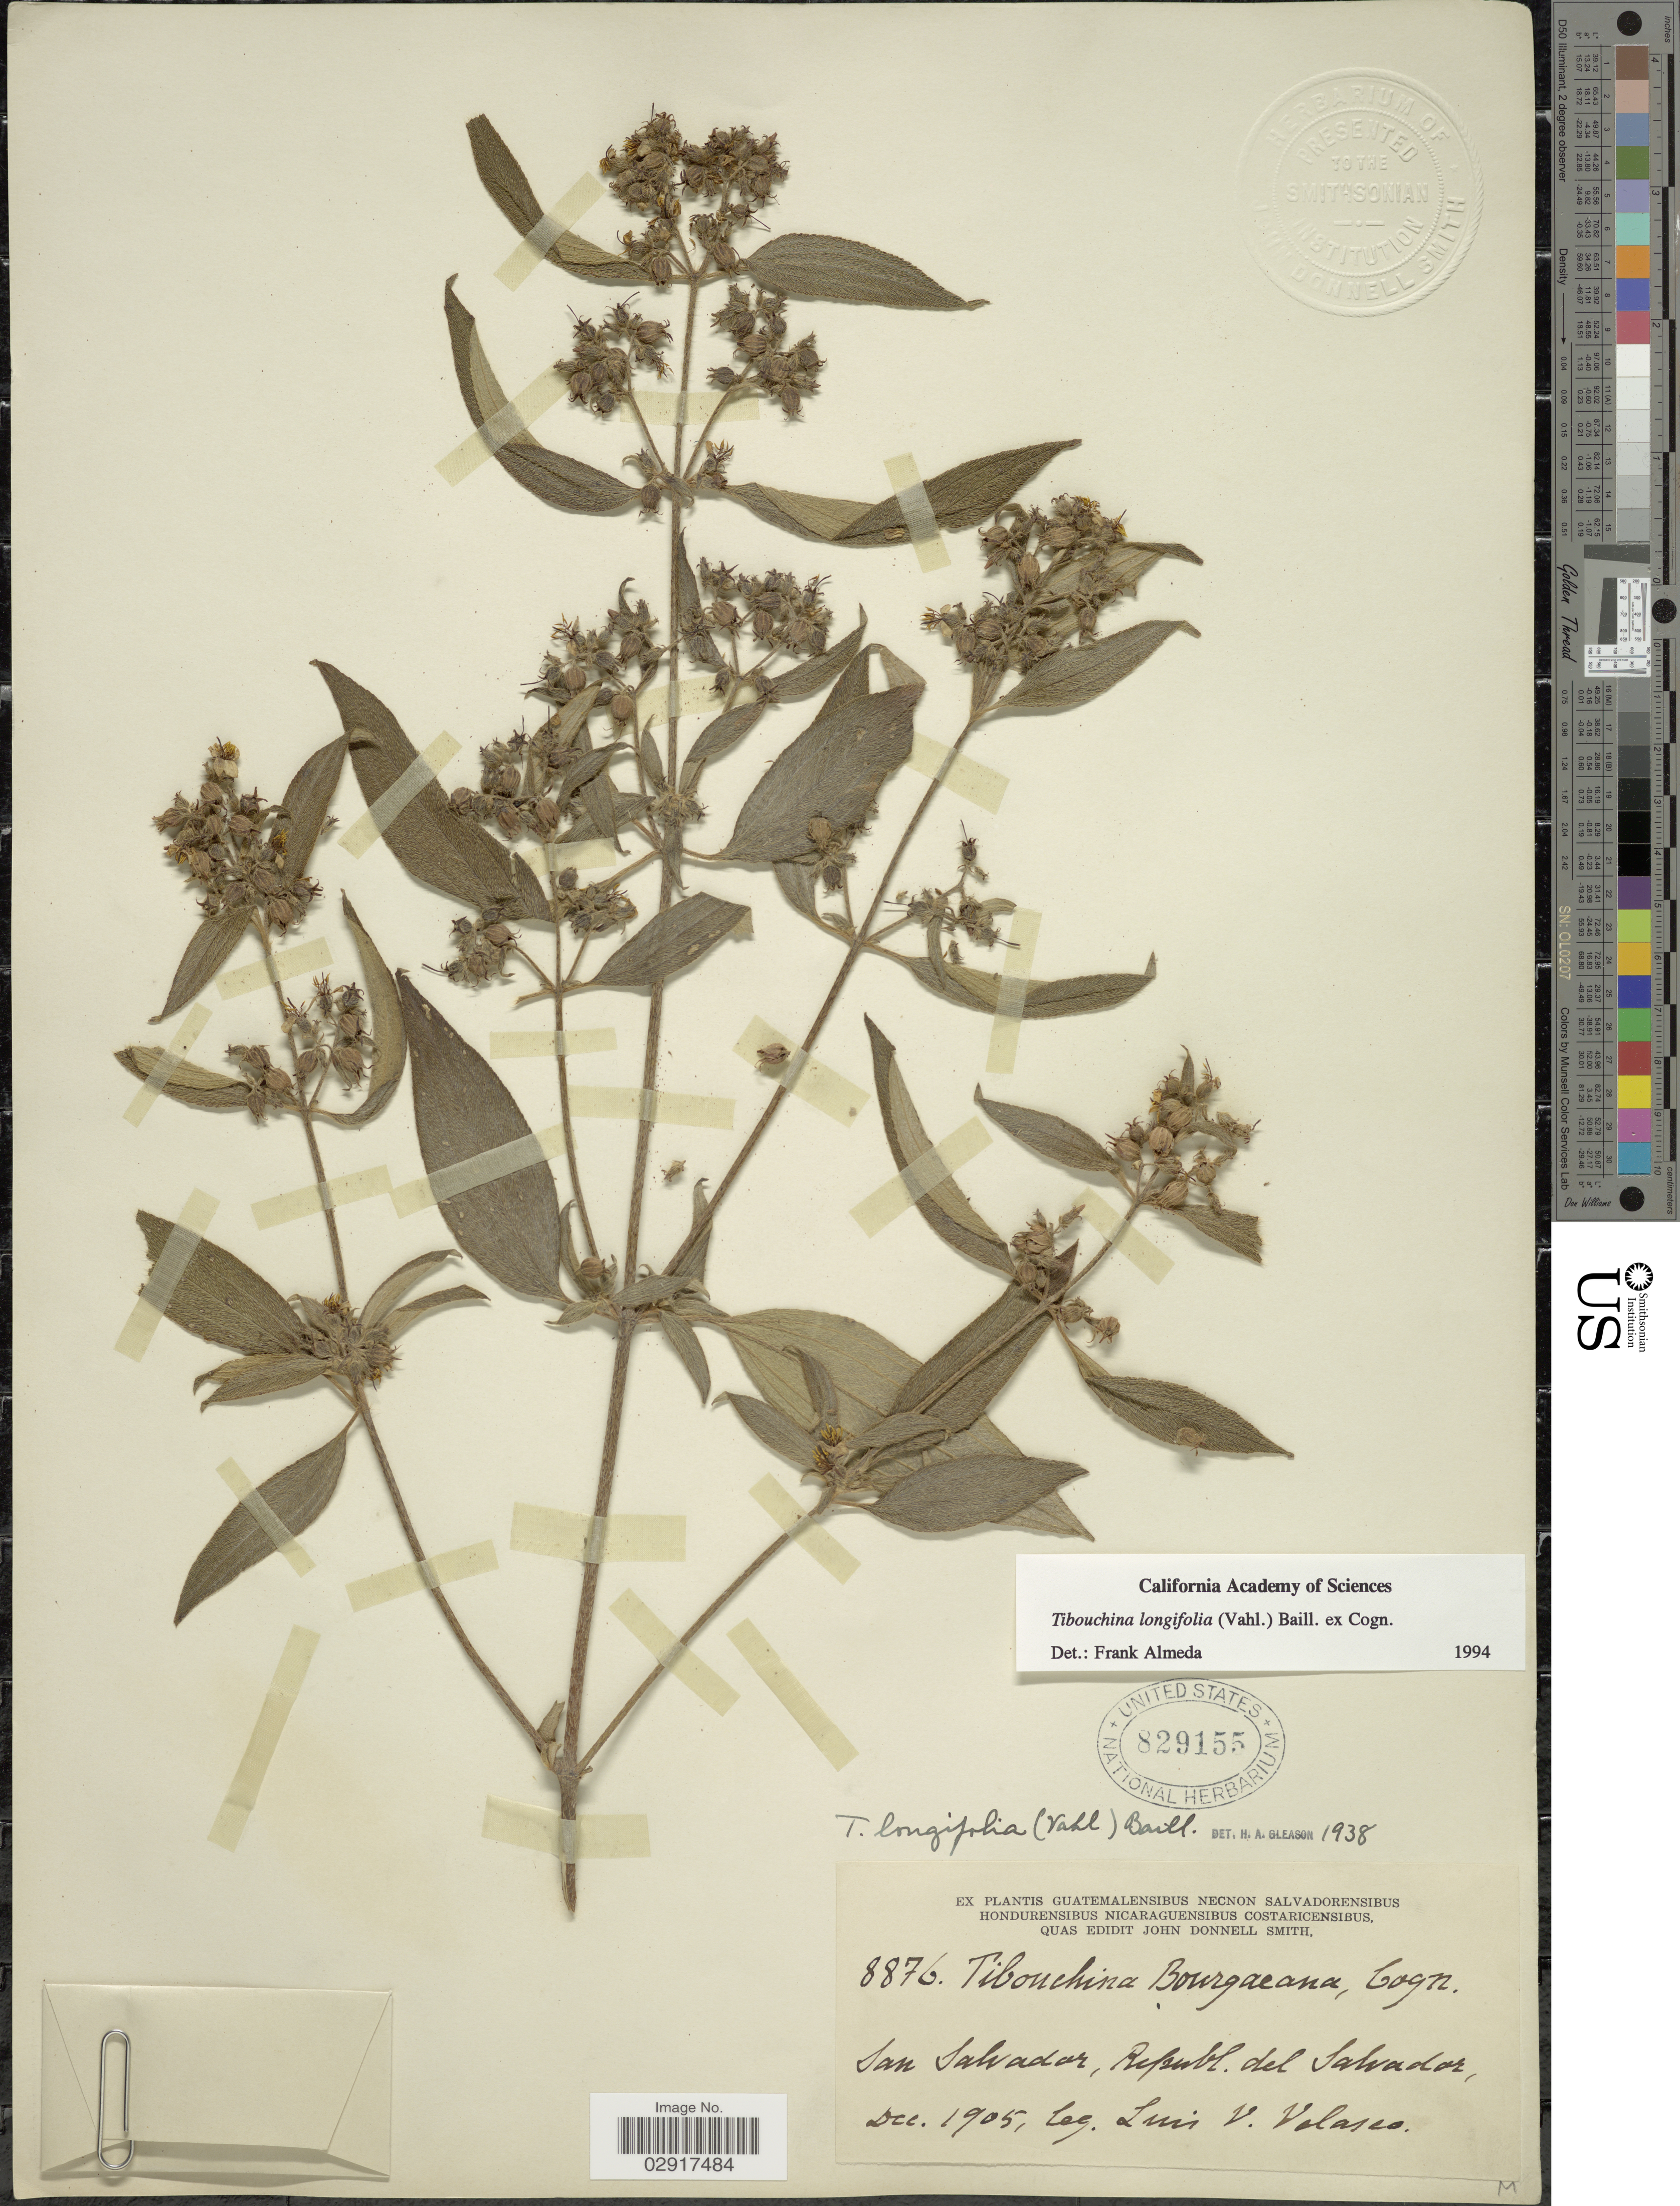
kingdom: Plantae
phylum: Tracheophyta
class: Magnoliopsida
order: Myrtales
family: Melastomataceae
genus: Chaetogastra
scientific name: Chaetogastra longifolia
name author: (Vahl) DC.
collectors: L. Valaseo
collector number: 8876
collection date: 1905-12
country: El Salvador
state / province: San Salvador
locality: San Salavador, Republ. del Salvador.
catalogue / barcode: US 829155